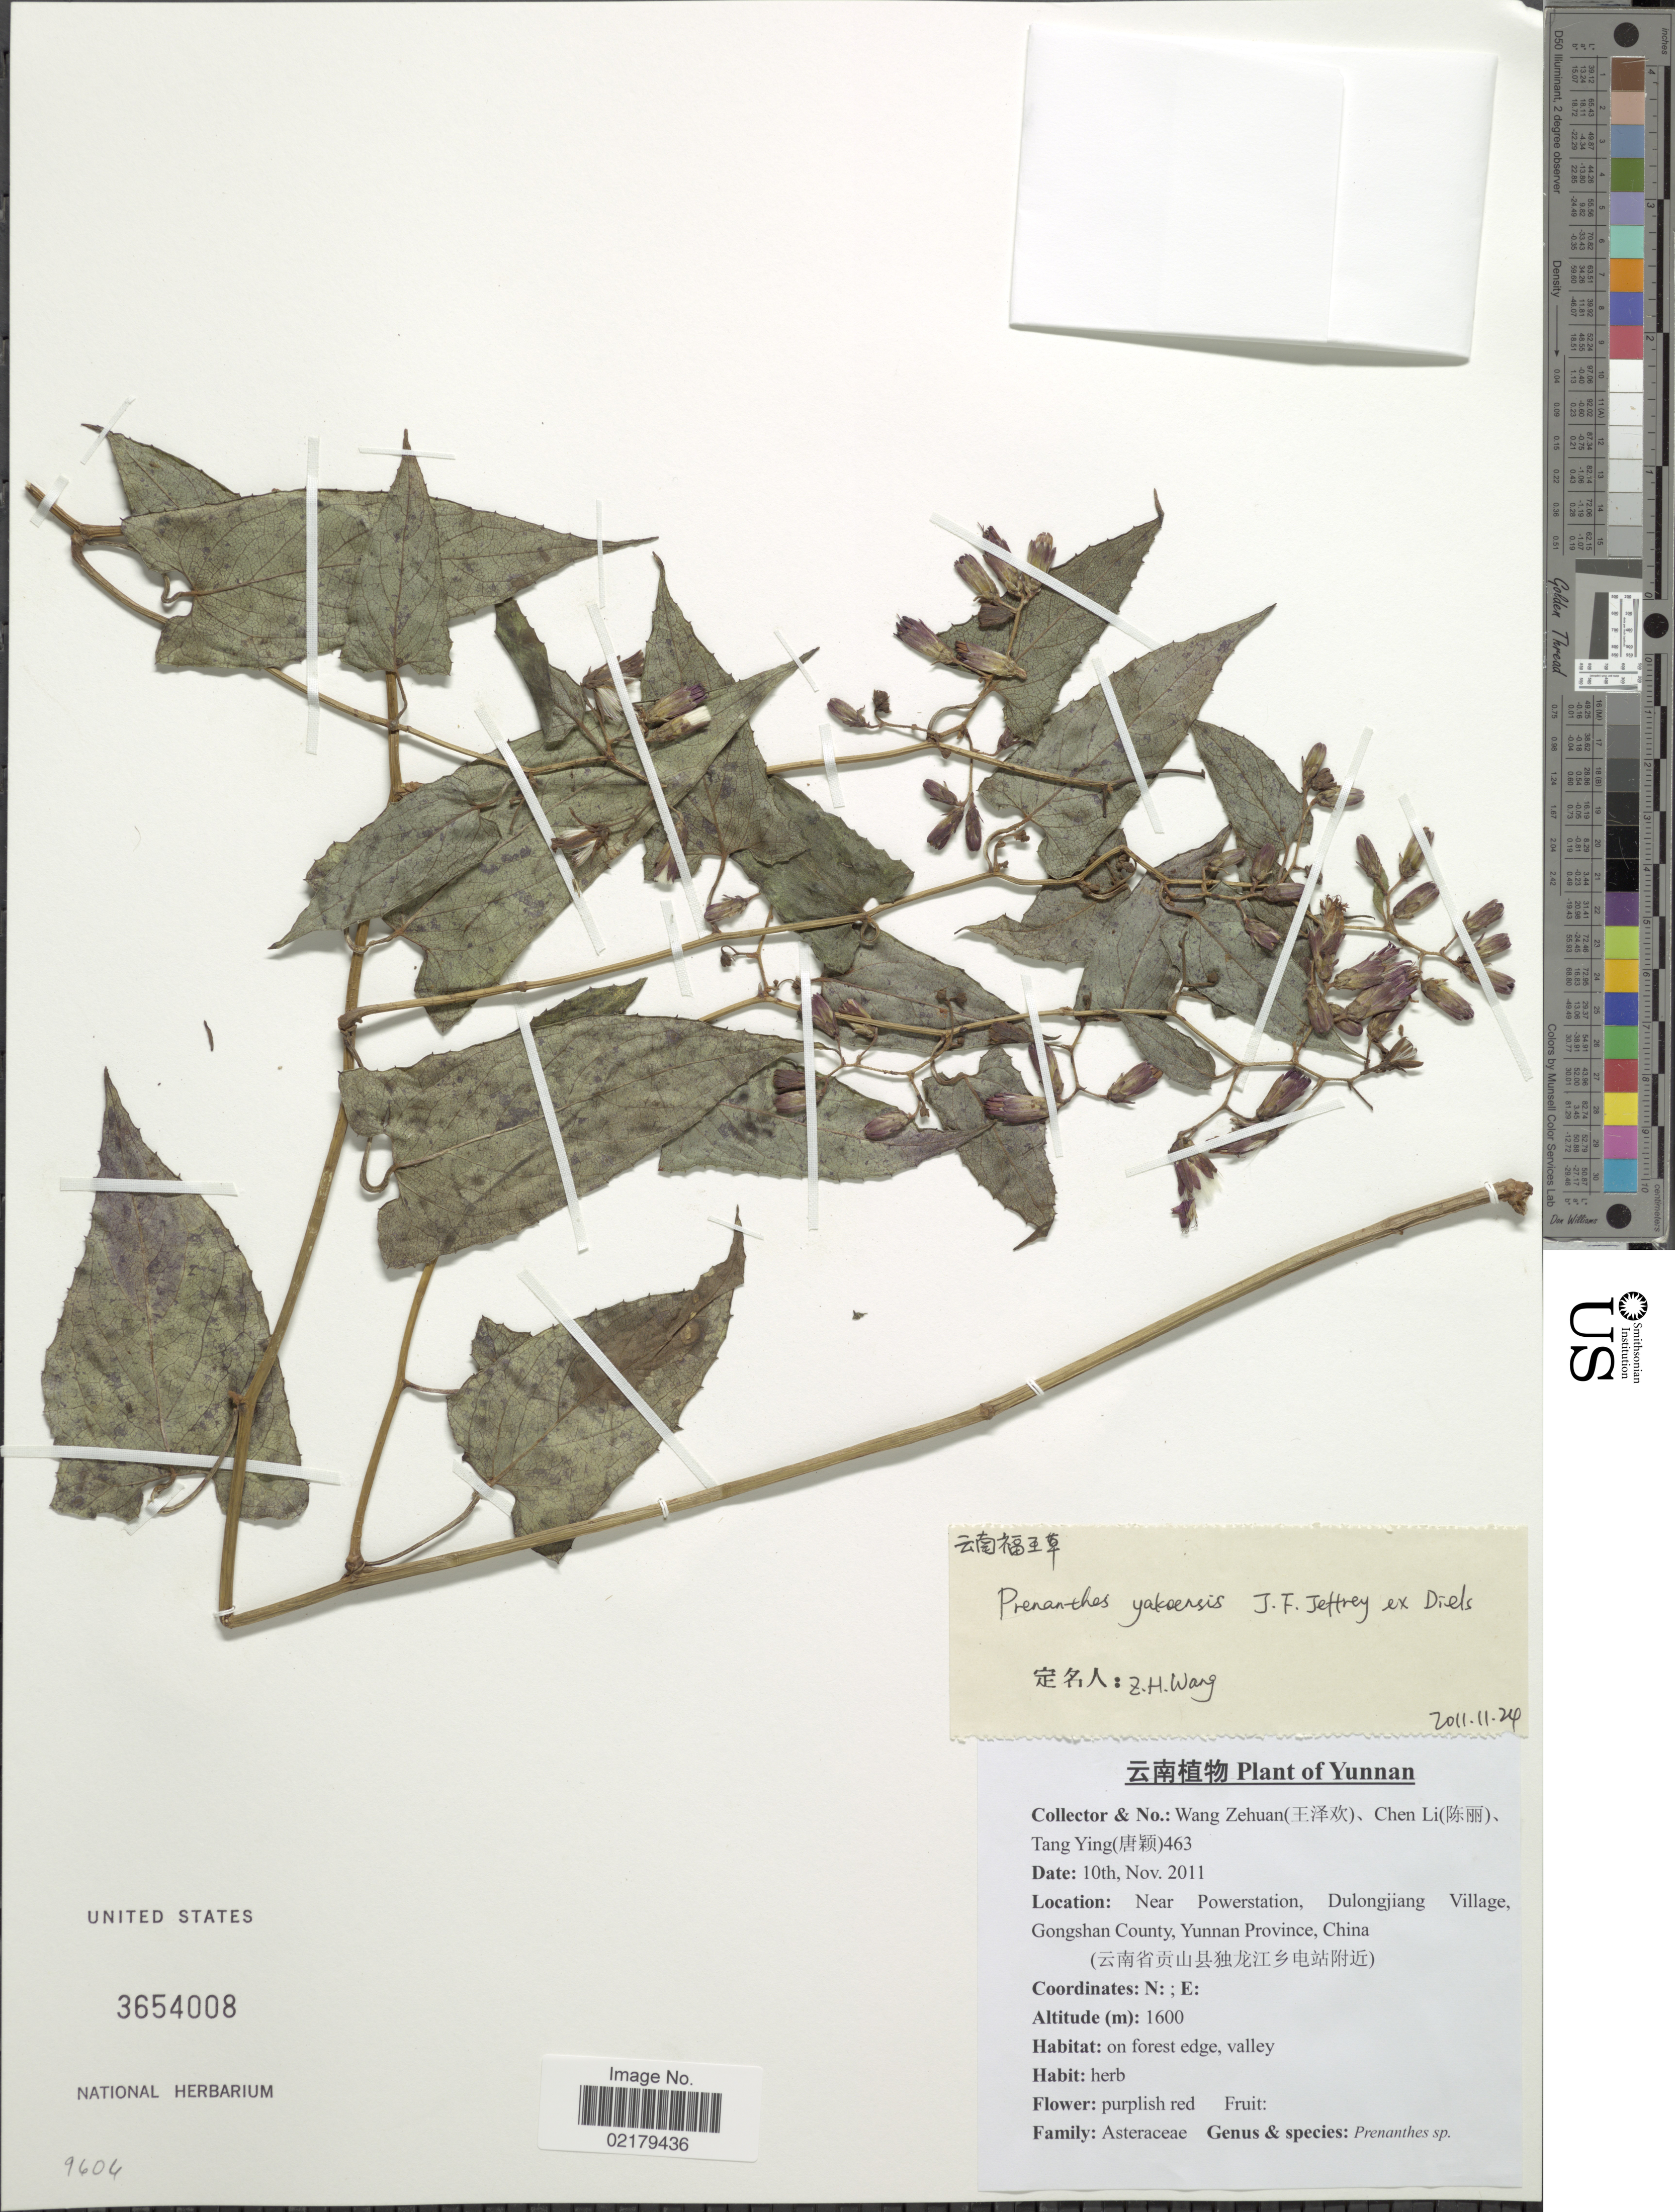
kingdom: Plantae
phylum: Tracheophyta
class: Magnoliopsida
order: Asterales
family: Asteraceae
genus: Prenanthes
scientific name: Prenanthes yakoensis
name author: Jeffrey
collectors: Z. Wang, L. Chen & Y. Tang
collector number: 463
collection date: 2011-11-11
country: China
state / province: Yunnan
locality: Dulongjiang Village, Gongshan County,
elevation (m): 1600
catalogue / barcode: US 3654008